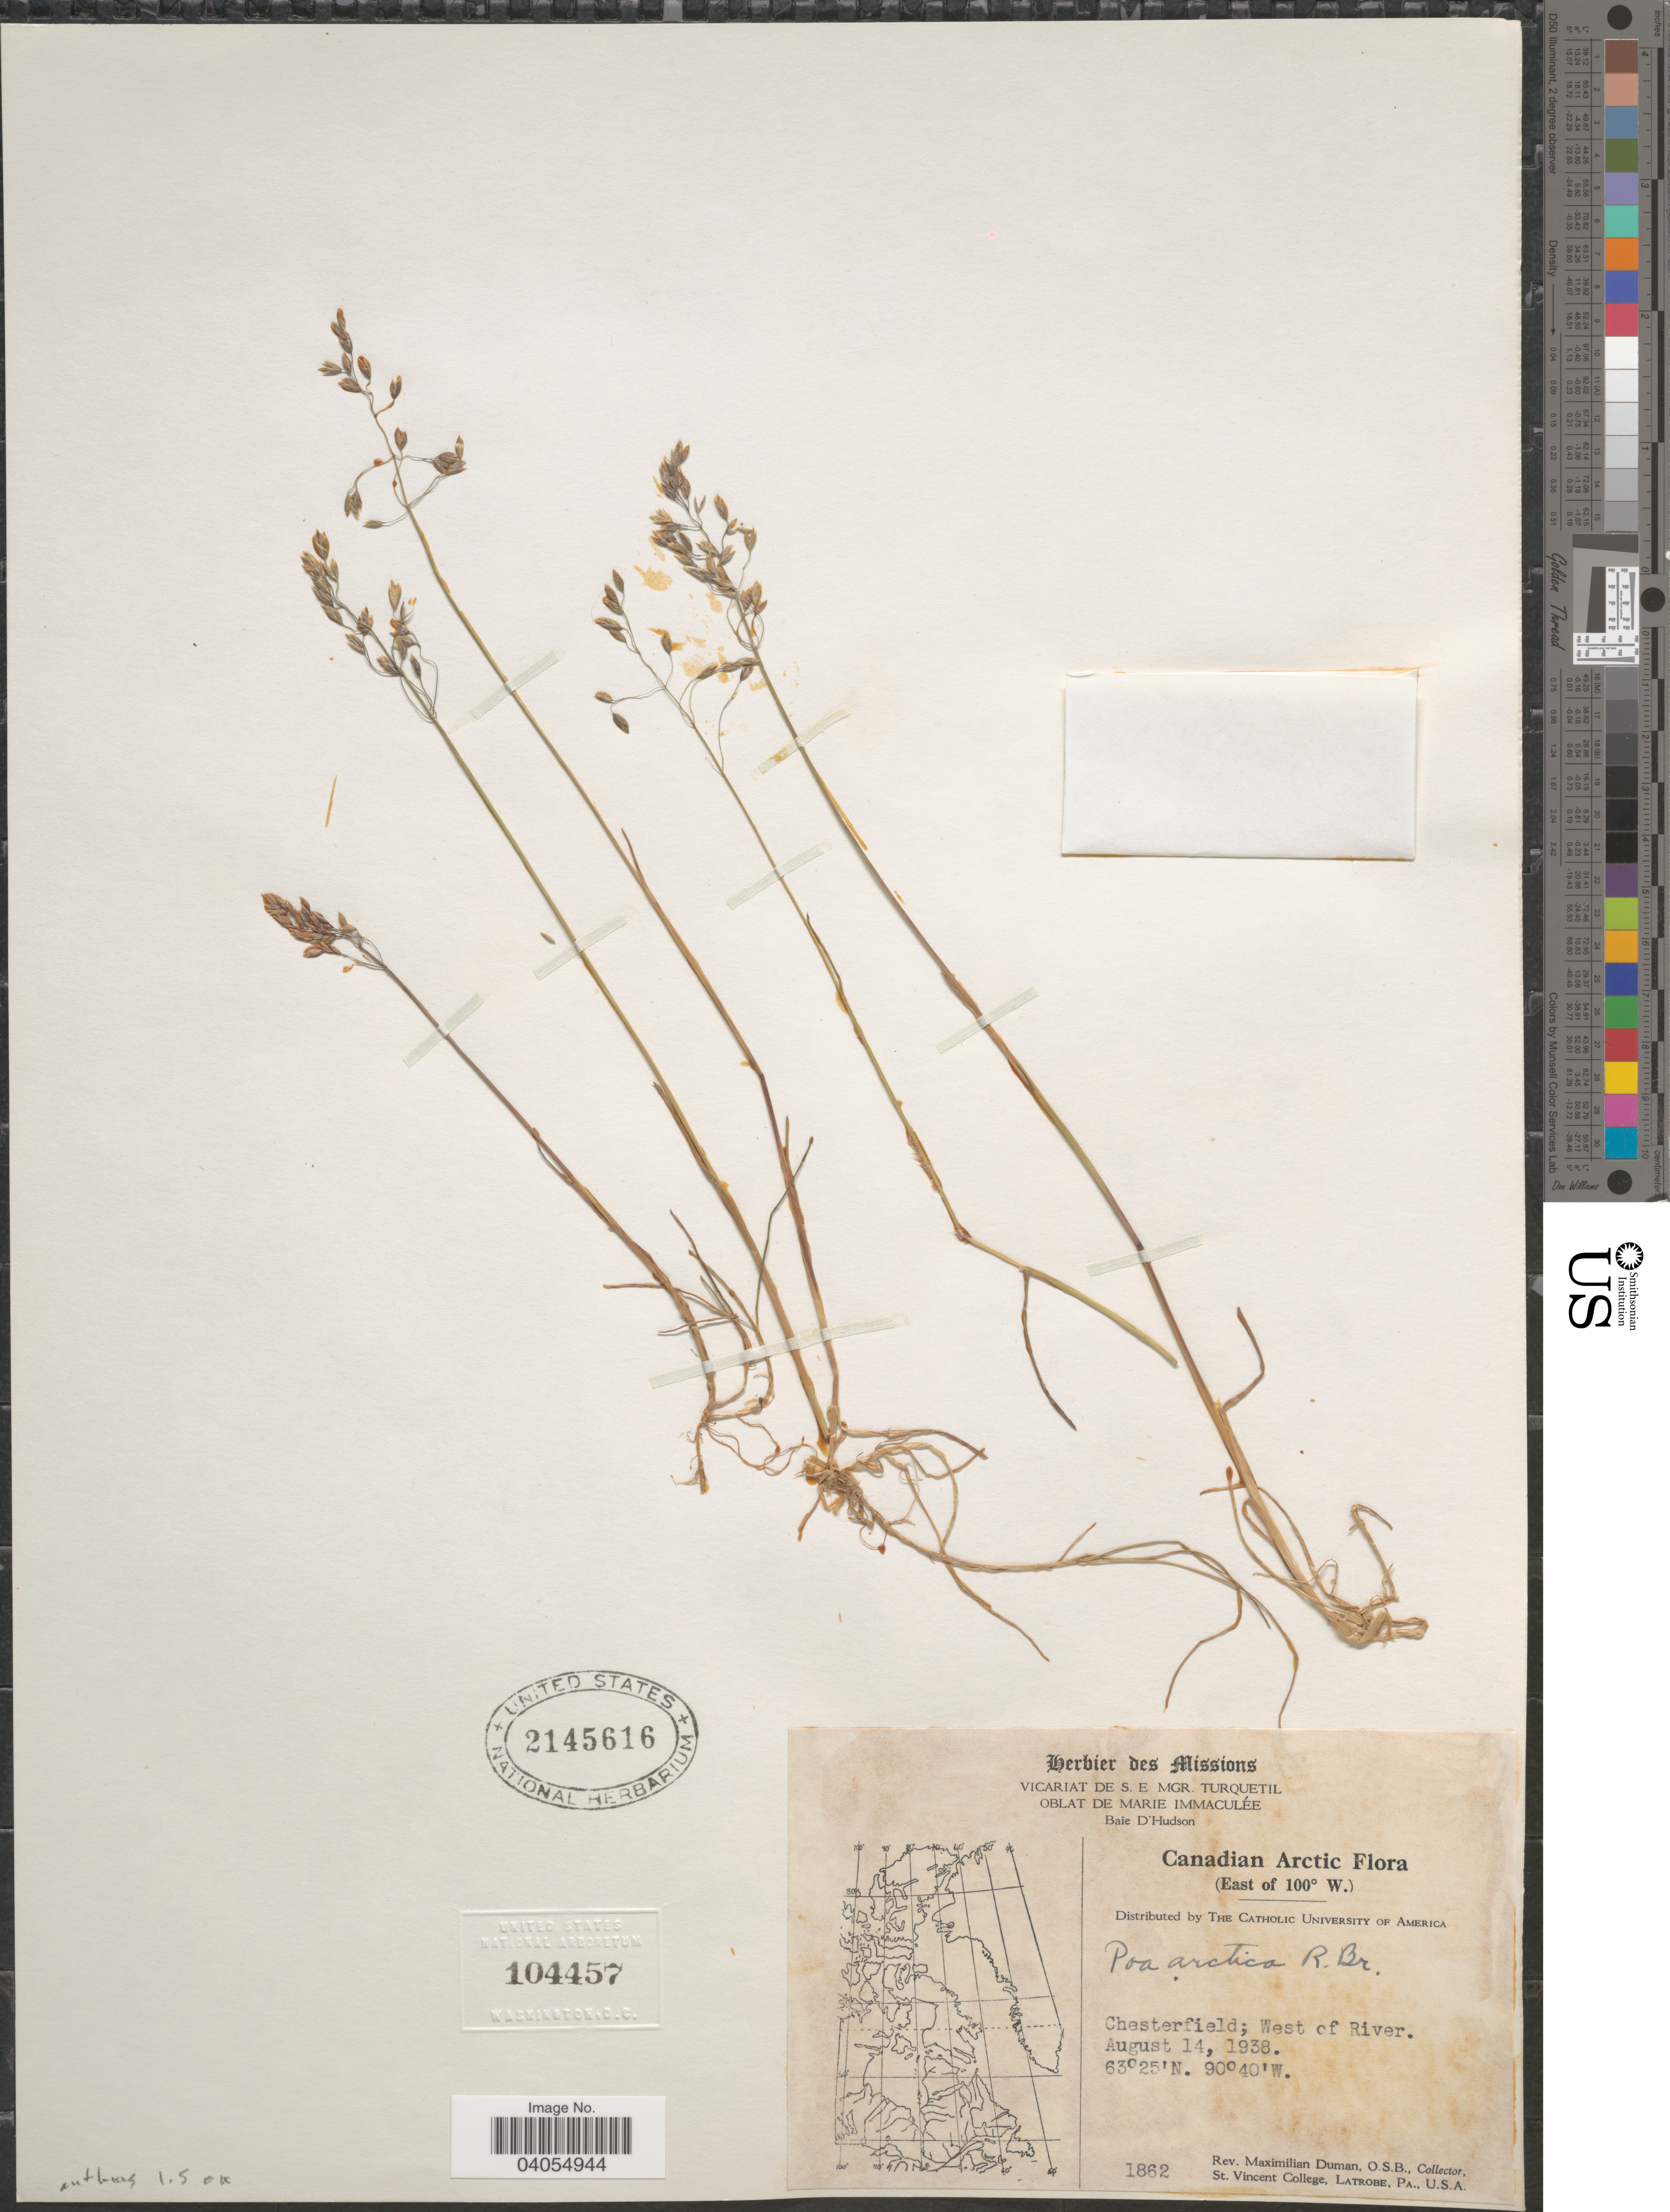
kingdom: Plantae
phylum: Tracheophyta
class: Liliopsida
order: Poales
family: Poaceae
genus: Poa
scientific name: Poa arctica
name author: R. Br.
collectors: M. Duman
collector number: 1862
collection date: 1938-08-14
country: Canada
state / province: Nunavut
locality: Canadian Arctic (East of 100° W.) Chesterfield; West of River.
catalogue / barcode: US 2145616